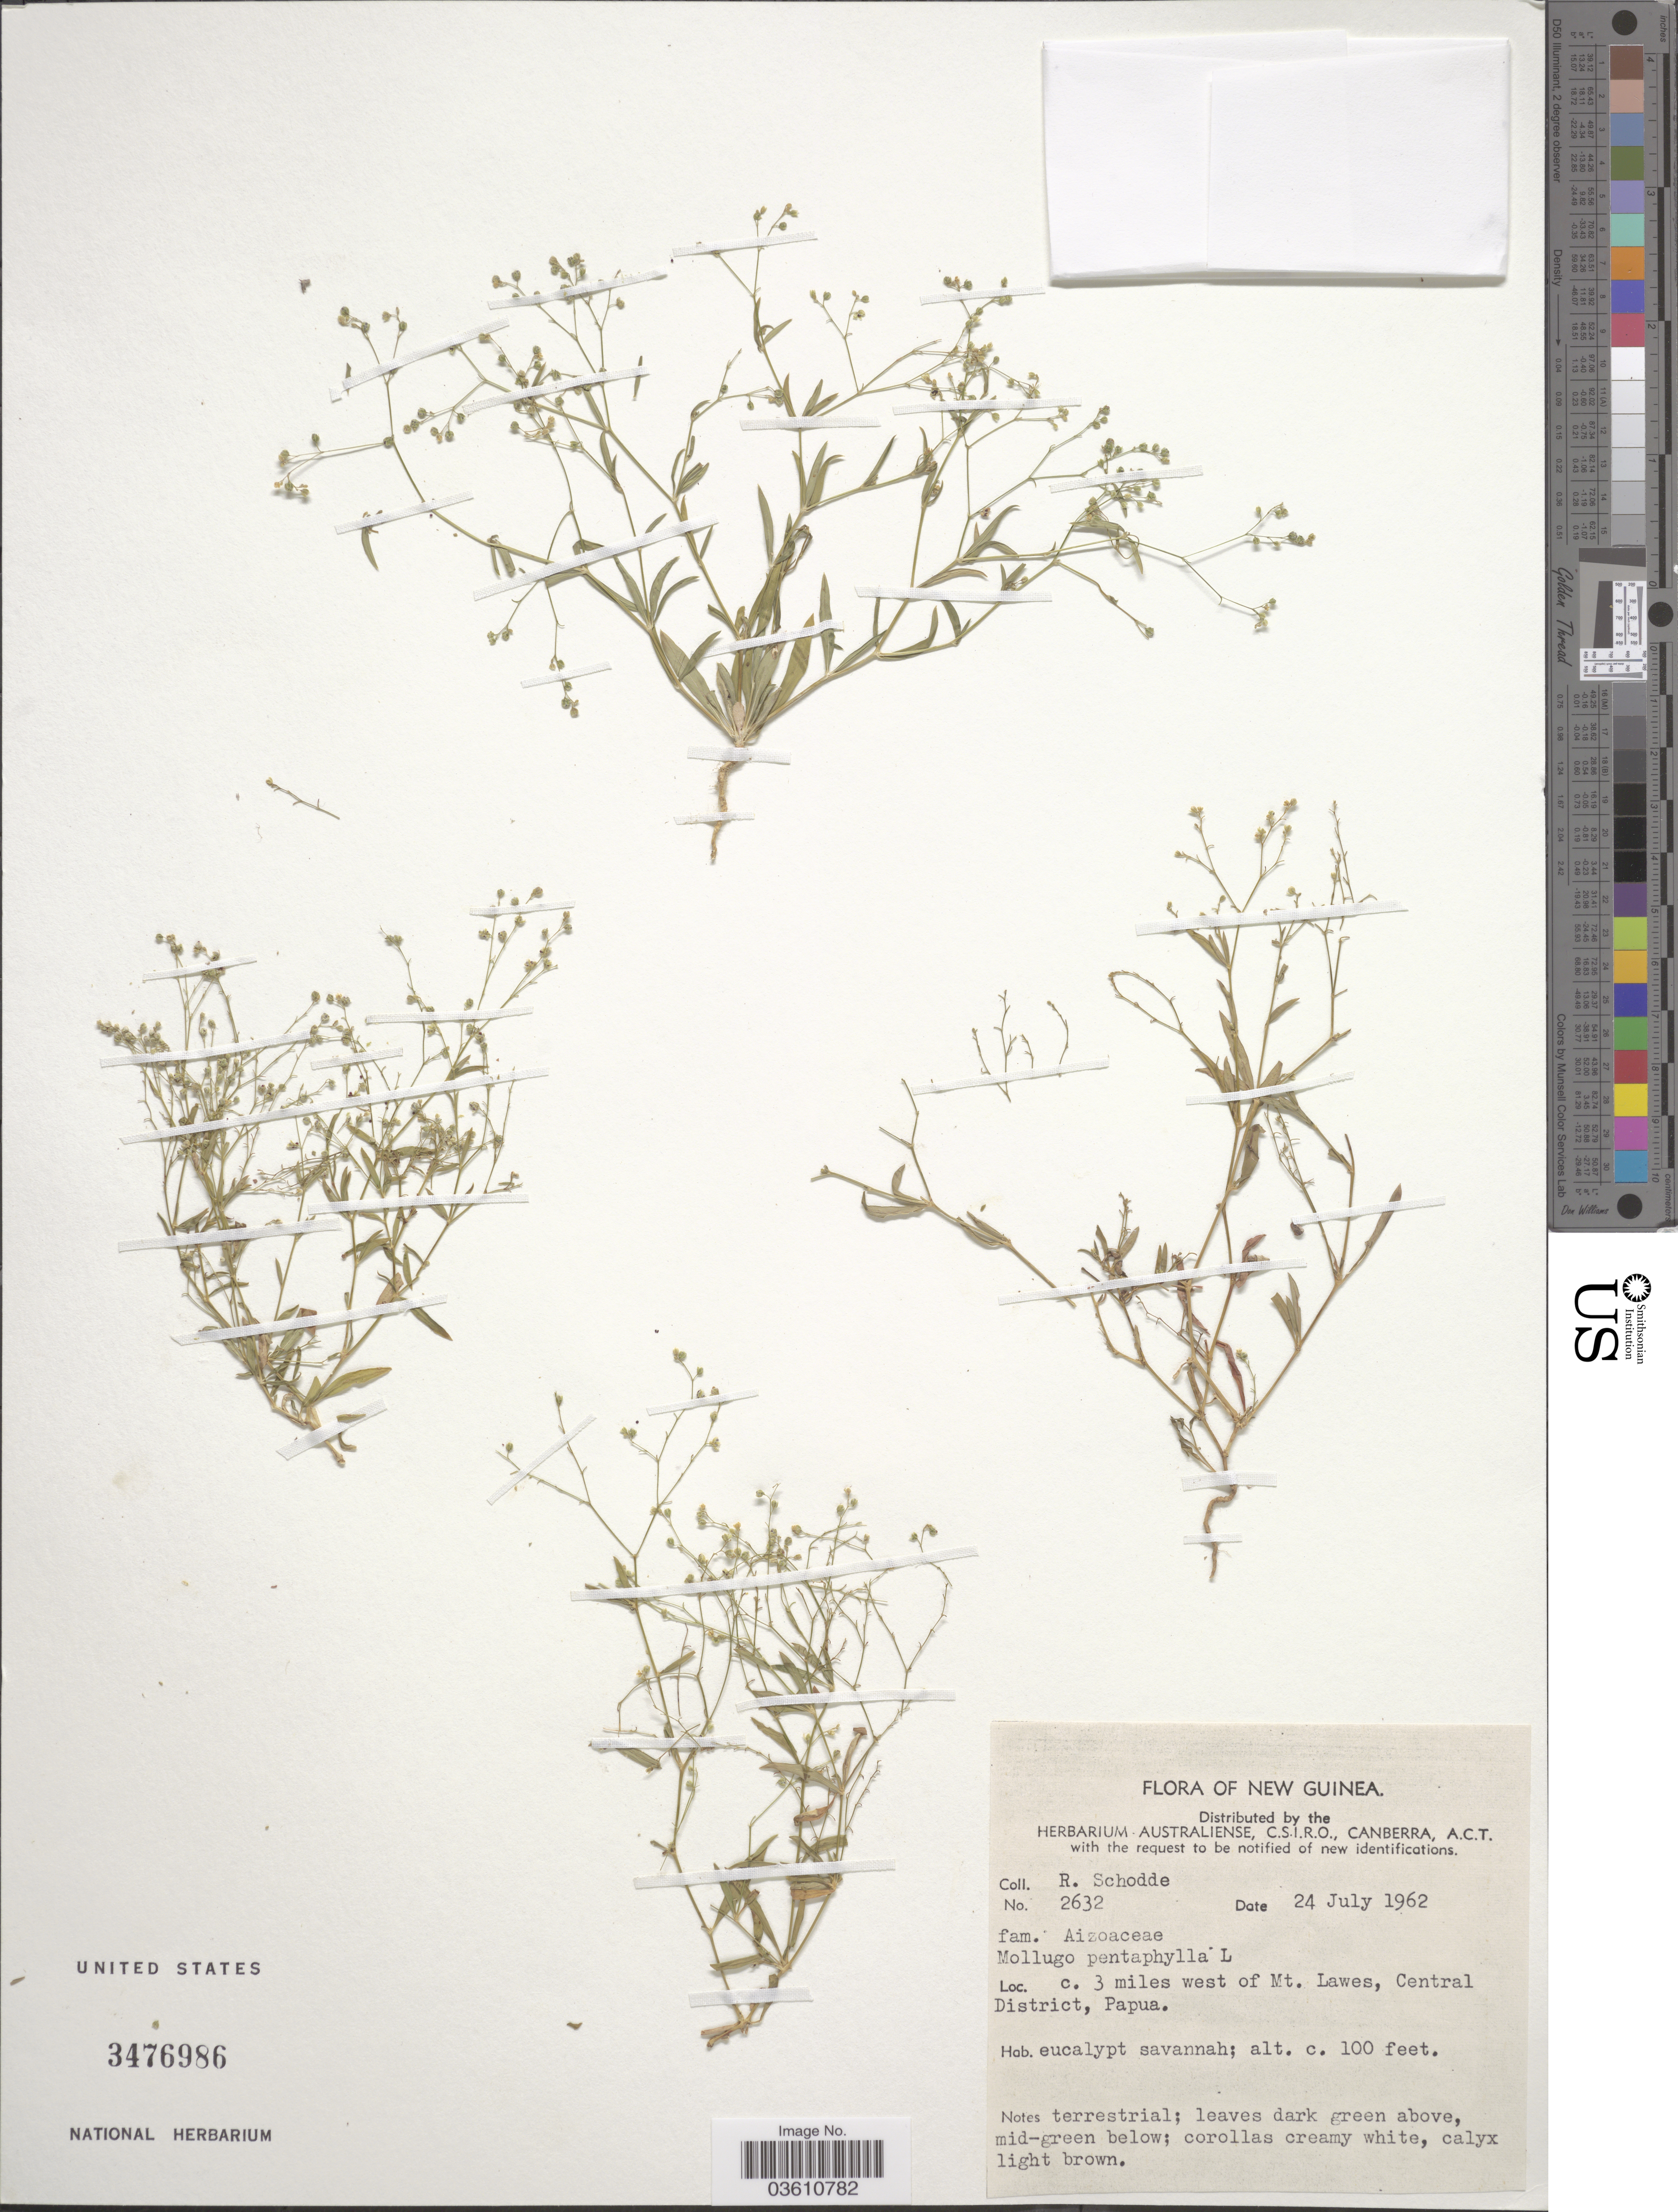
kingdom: Plantae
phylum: Tracheophyta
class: Magnoliopsida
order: Caryophyllales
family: Molluginaceae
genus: Trigastrotheca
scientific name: Trigastrotheca pentaphylla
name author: (L.) Thulin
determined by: Strong, Mark T., (BOT), Smithsonian Institution - National Museum of Natural History (UNITED STATES)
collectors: R. Schodde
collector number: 2632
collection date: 1962-07-24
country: Papua New Guinea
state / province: Central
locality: New Guinea. C. 3 miles west of Mt. Lawes, Central District.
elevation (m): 30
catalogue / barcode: US 3476986